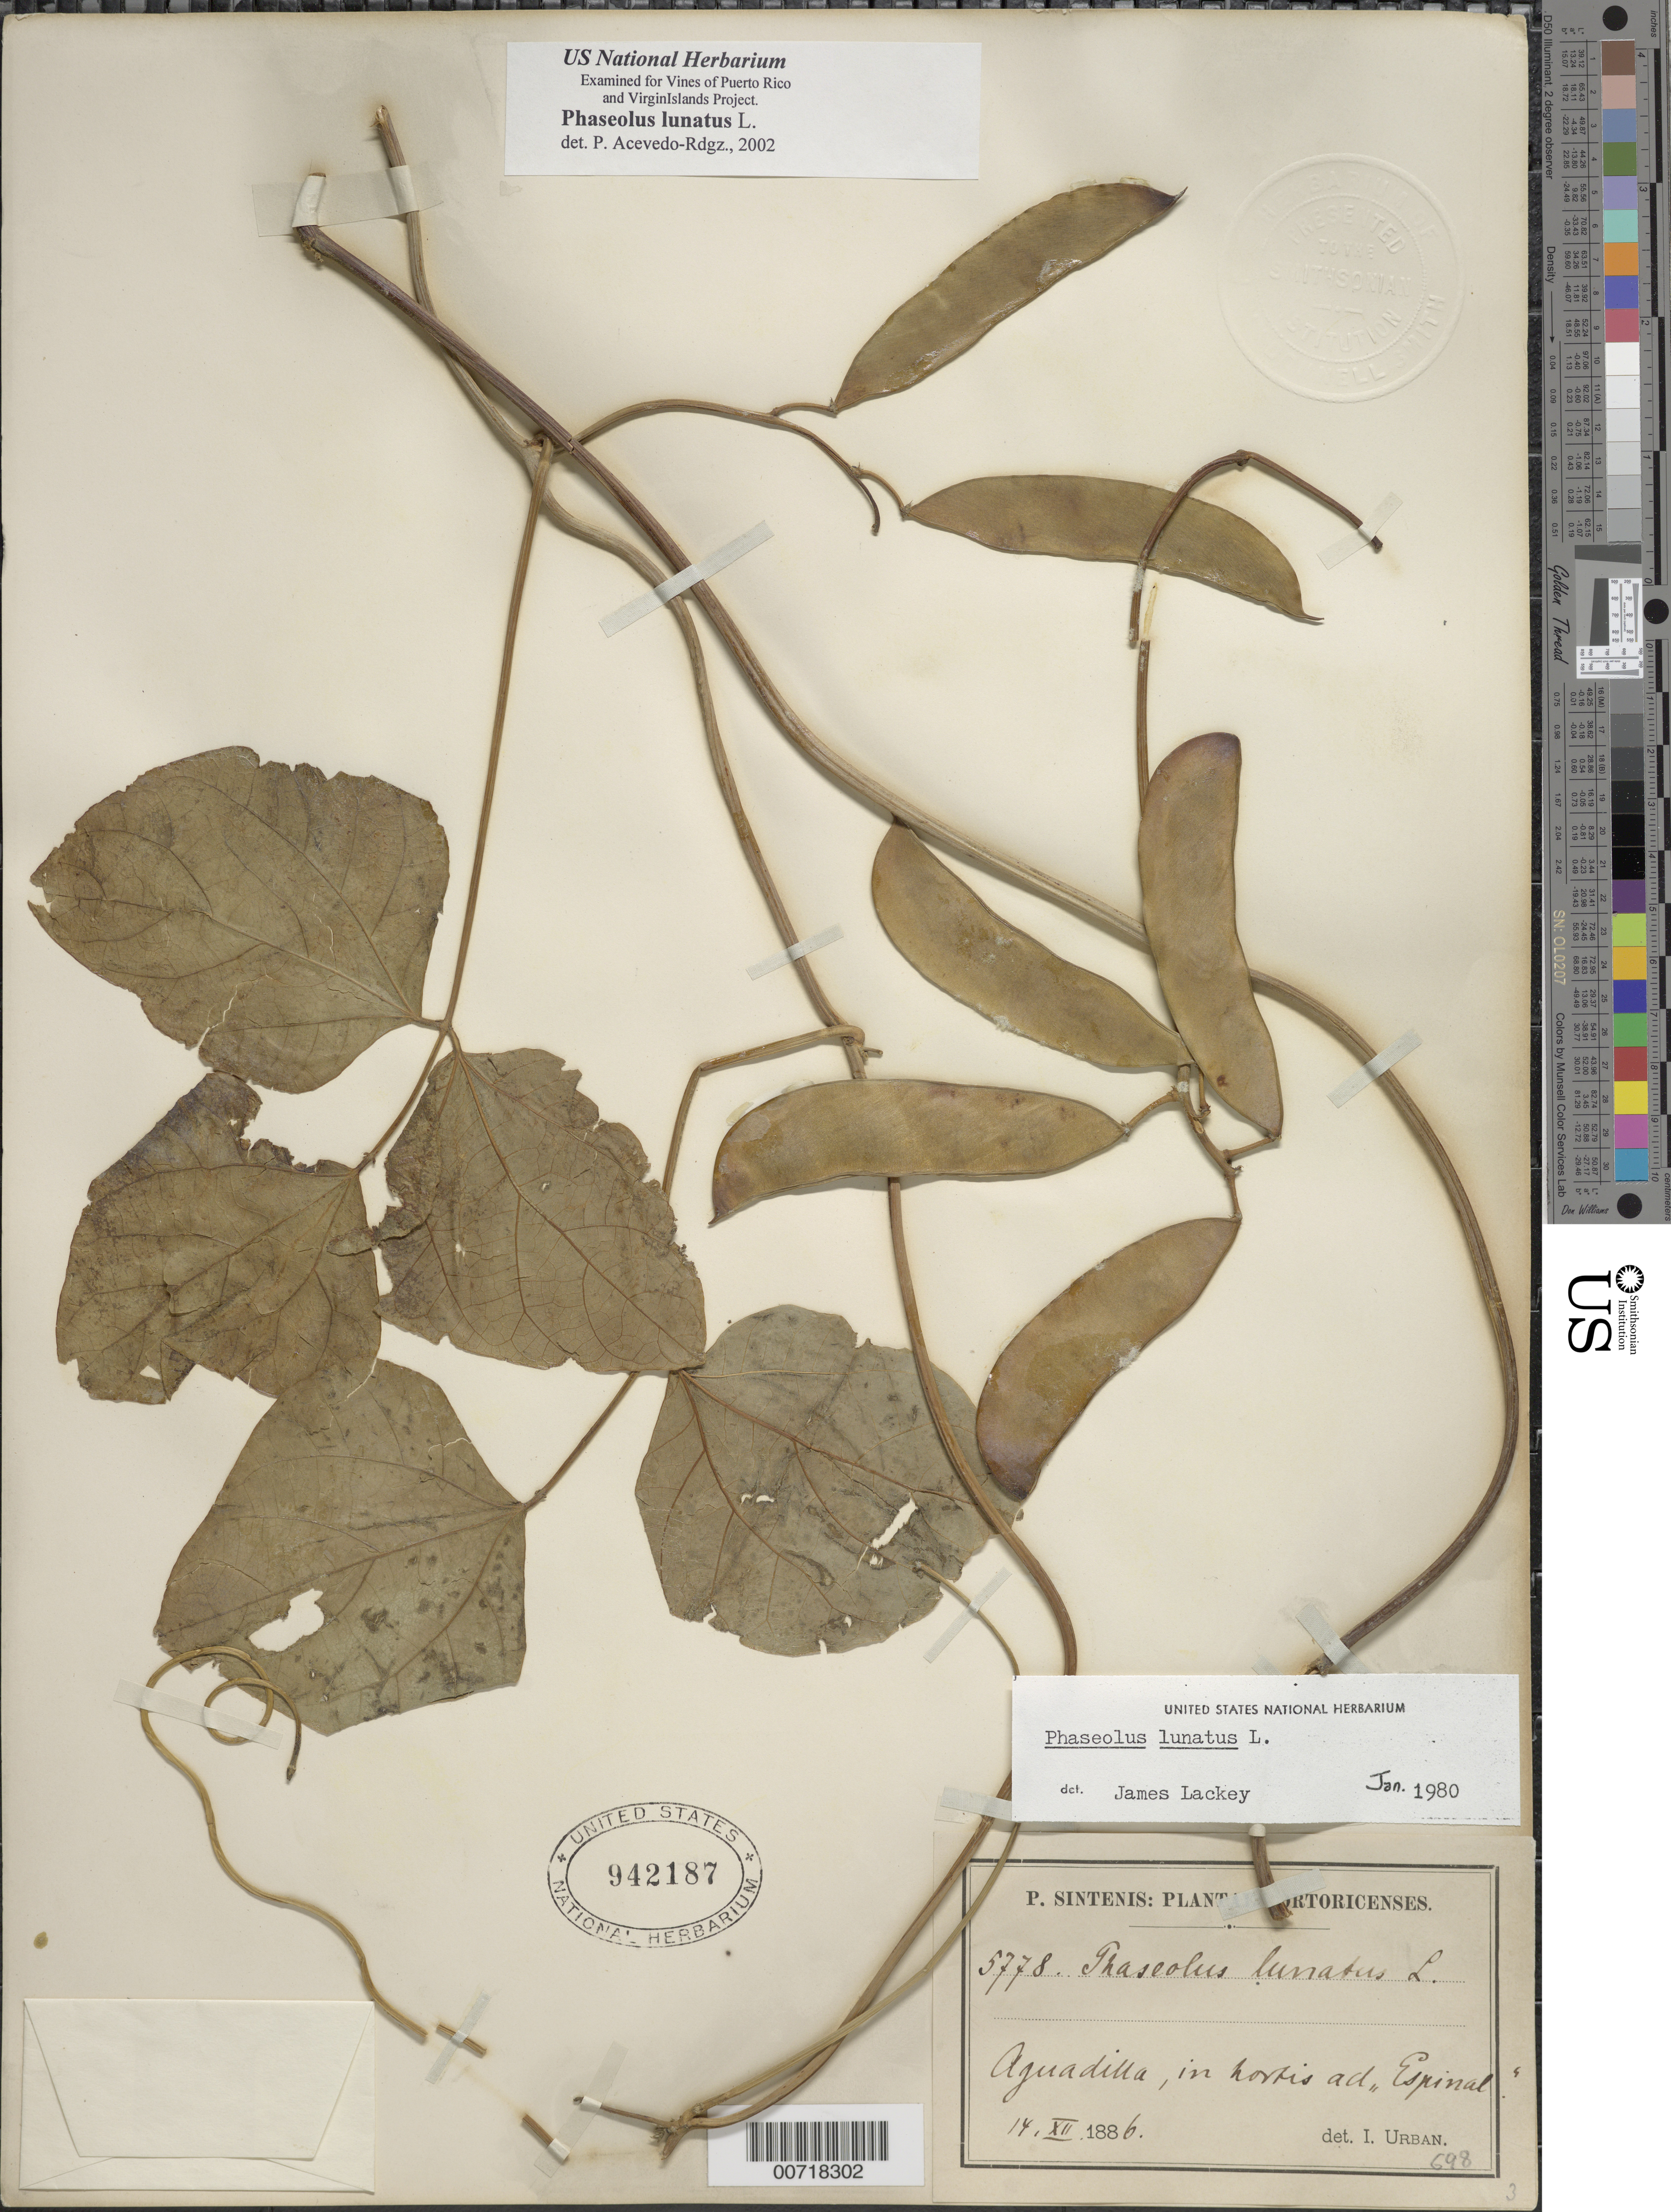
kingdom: Plantae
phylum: Tracheophyta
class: Magnoliopsida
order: Fabales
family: Fabaceae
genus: Phaseolus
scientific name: Phaseolus lunatus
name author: L.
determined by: Acevedo-Rodríguez, P., (BOT), Smithsonian Institution - National Museum of Natural History (UNITED STATES)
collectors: P. Sintenis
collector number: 5778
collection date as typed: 14 Dec 1886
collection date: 1886-12-14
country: Puerto Rico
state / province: Aguadilla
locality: Aguadilla.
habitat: In montis ad Espinal.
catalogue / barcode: US 942187